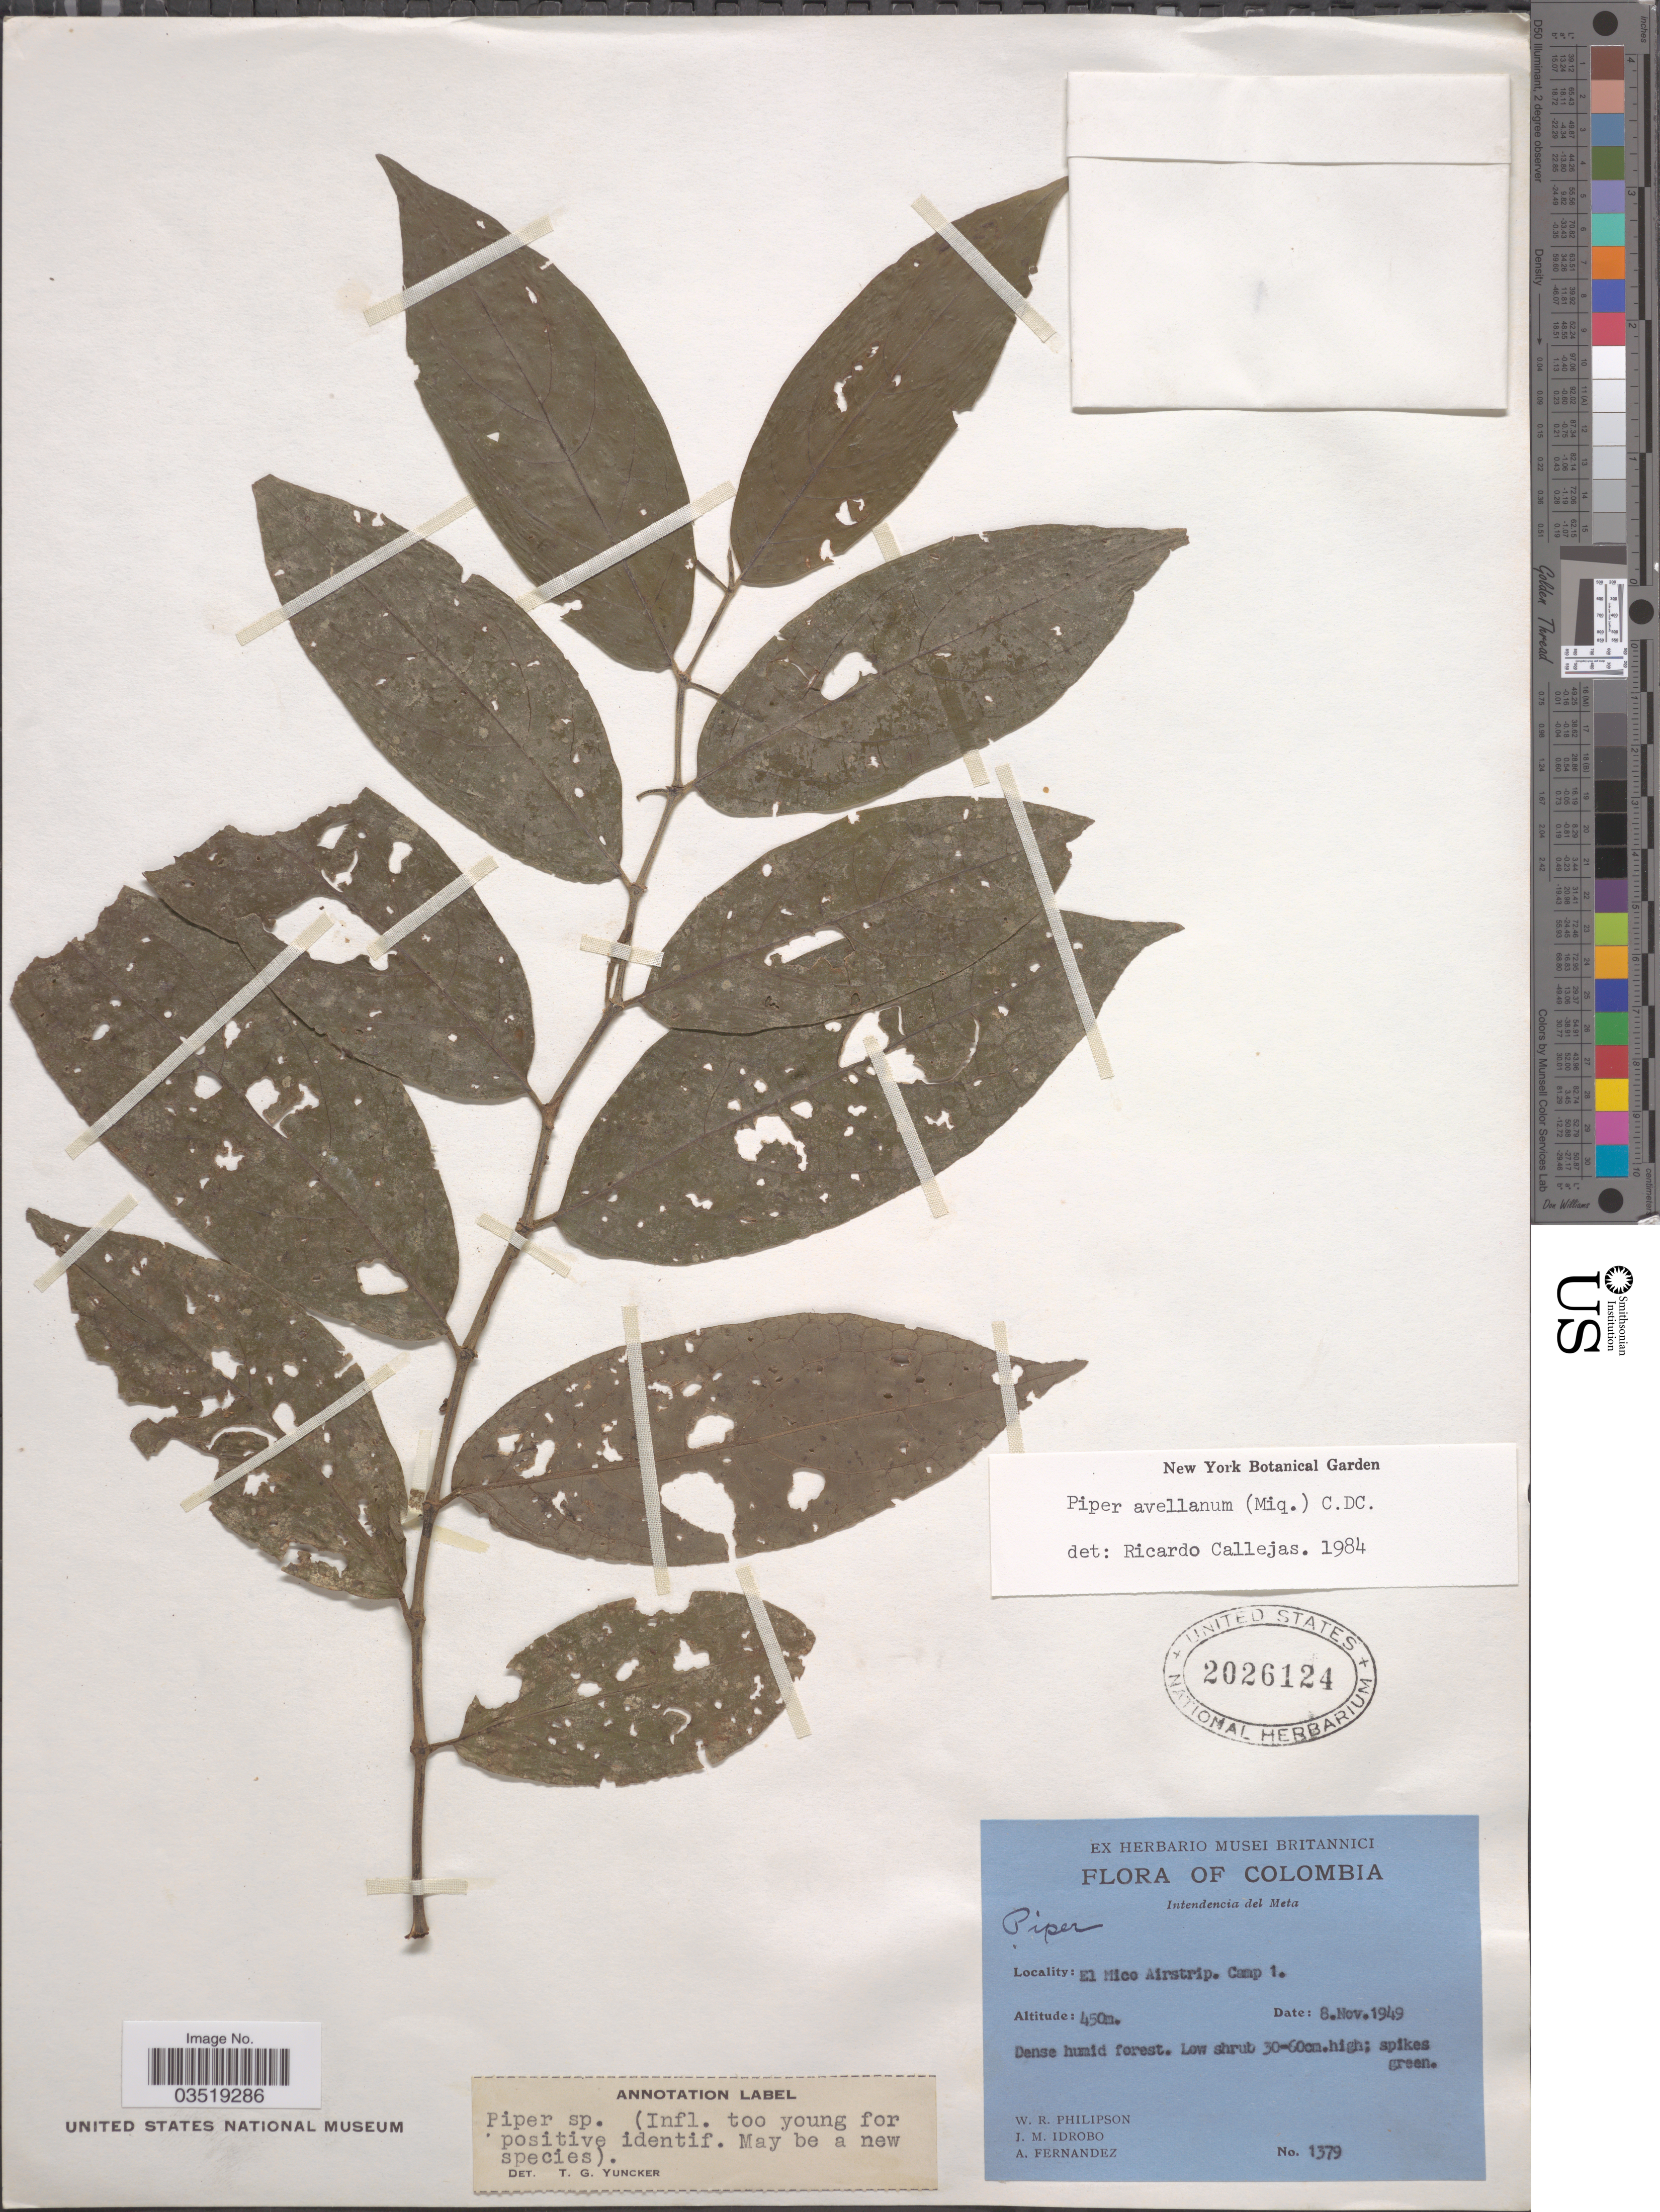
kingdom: Plantae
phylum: Tracheophyta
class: Magnoliopsida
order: Piperales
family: Piperaceae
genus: Piper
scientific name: Piper avellanum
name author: (Miq.) C. DC.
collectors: W. R. Philipson, J. M. Idrobo & A. Fernandez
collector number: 1379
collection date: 1949-11-08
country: Colombia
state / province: Meta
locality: Intendencia del Meta. El Mico Airstrip. Camp 1.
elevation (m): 450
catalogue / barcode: US 2026124